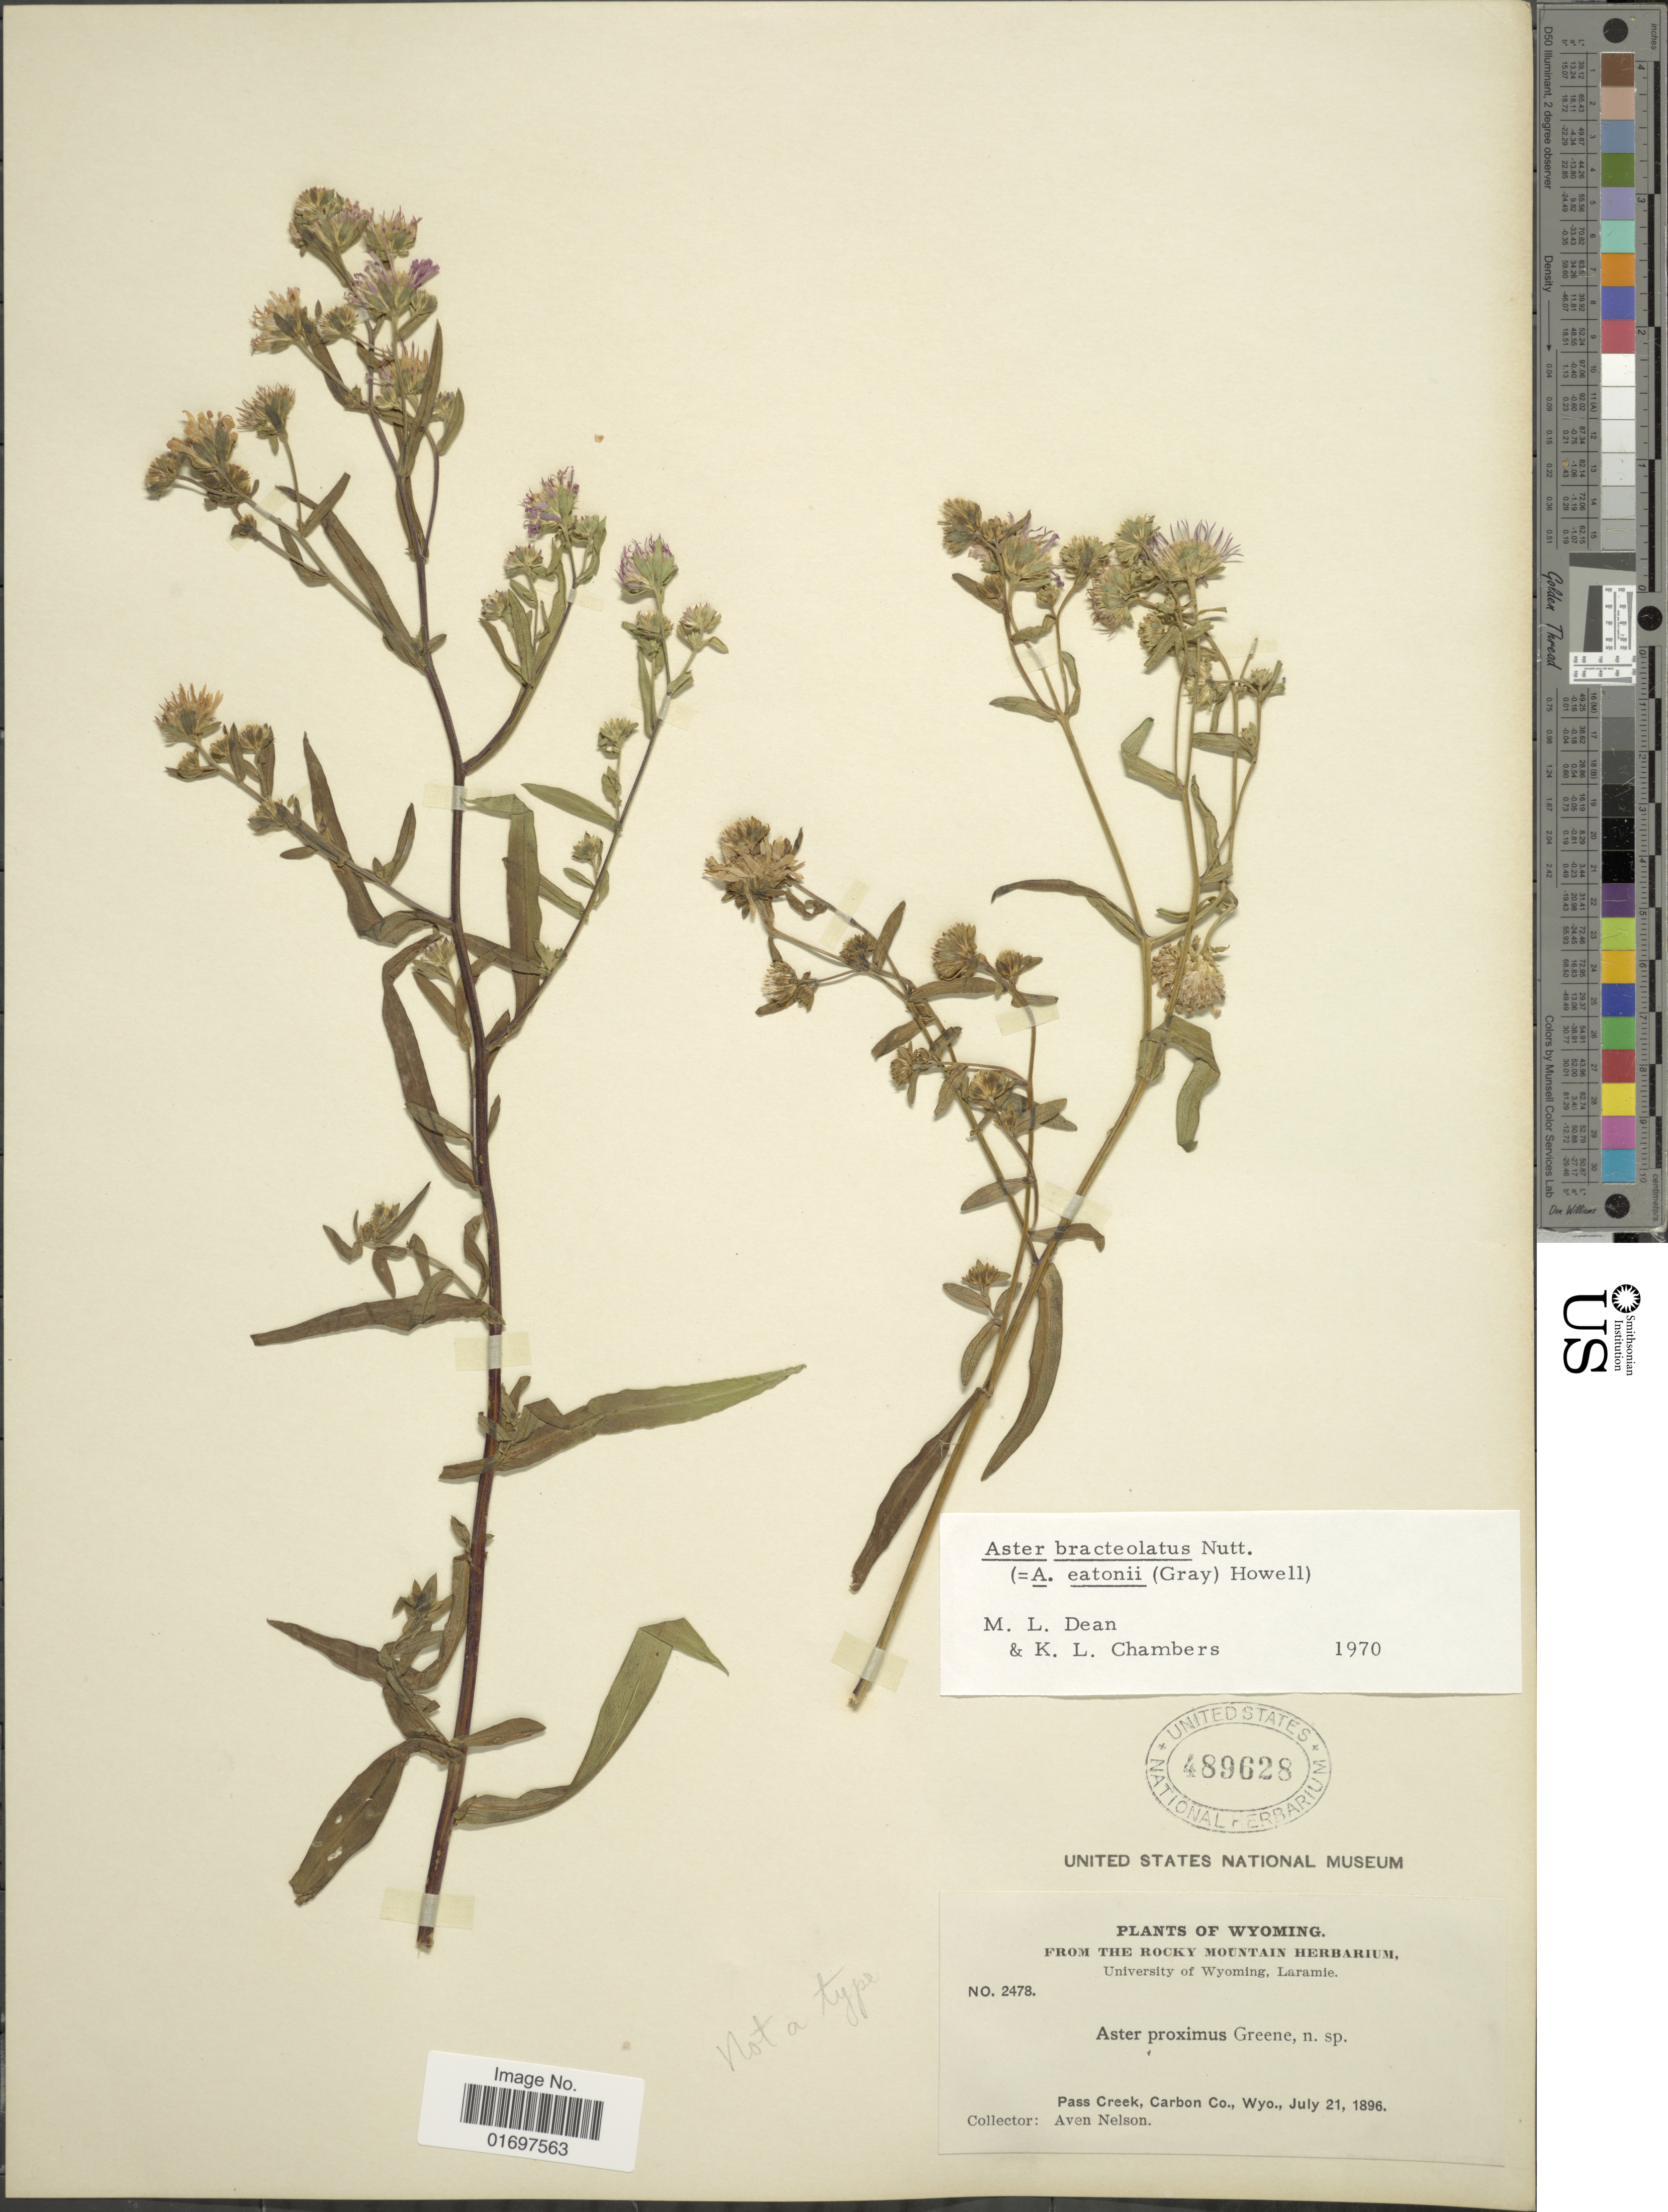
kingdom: Plantae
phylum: Tracheophyta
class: Magnoliopsida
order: Asterales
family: Asteraceae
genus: Symphyotrichum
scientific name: Symphyotrichum bracteolatum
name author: (Nutt.) G.L. Nesom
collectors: A. Nelson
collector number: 2478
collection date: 1896-07-21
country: United States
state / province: Wyoming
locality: Pass Creek, Carbon Co., Wyo.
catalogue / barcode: US 489628